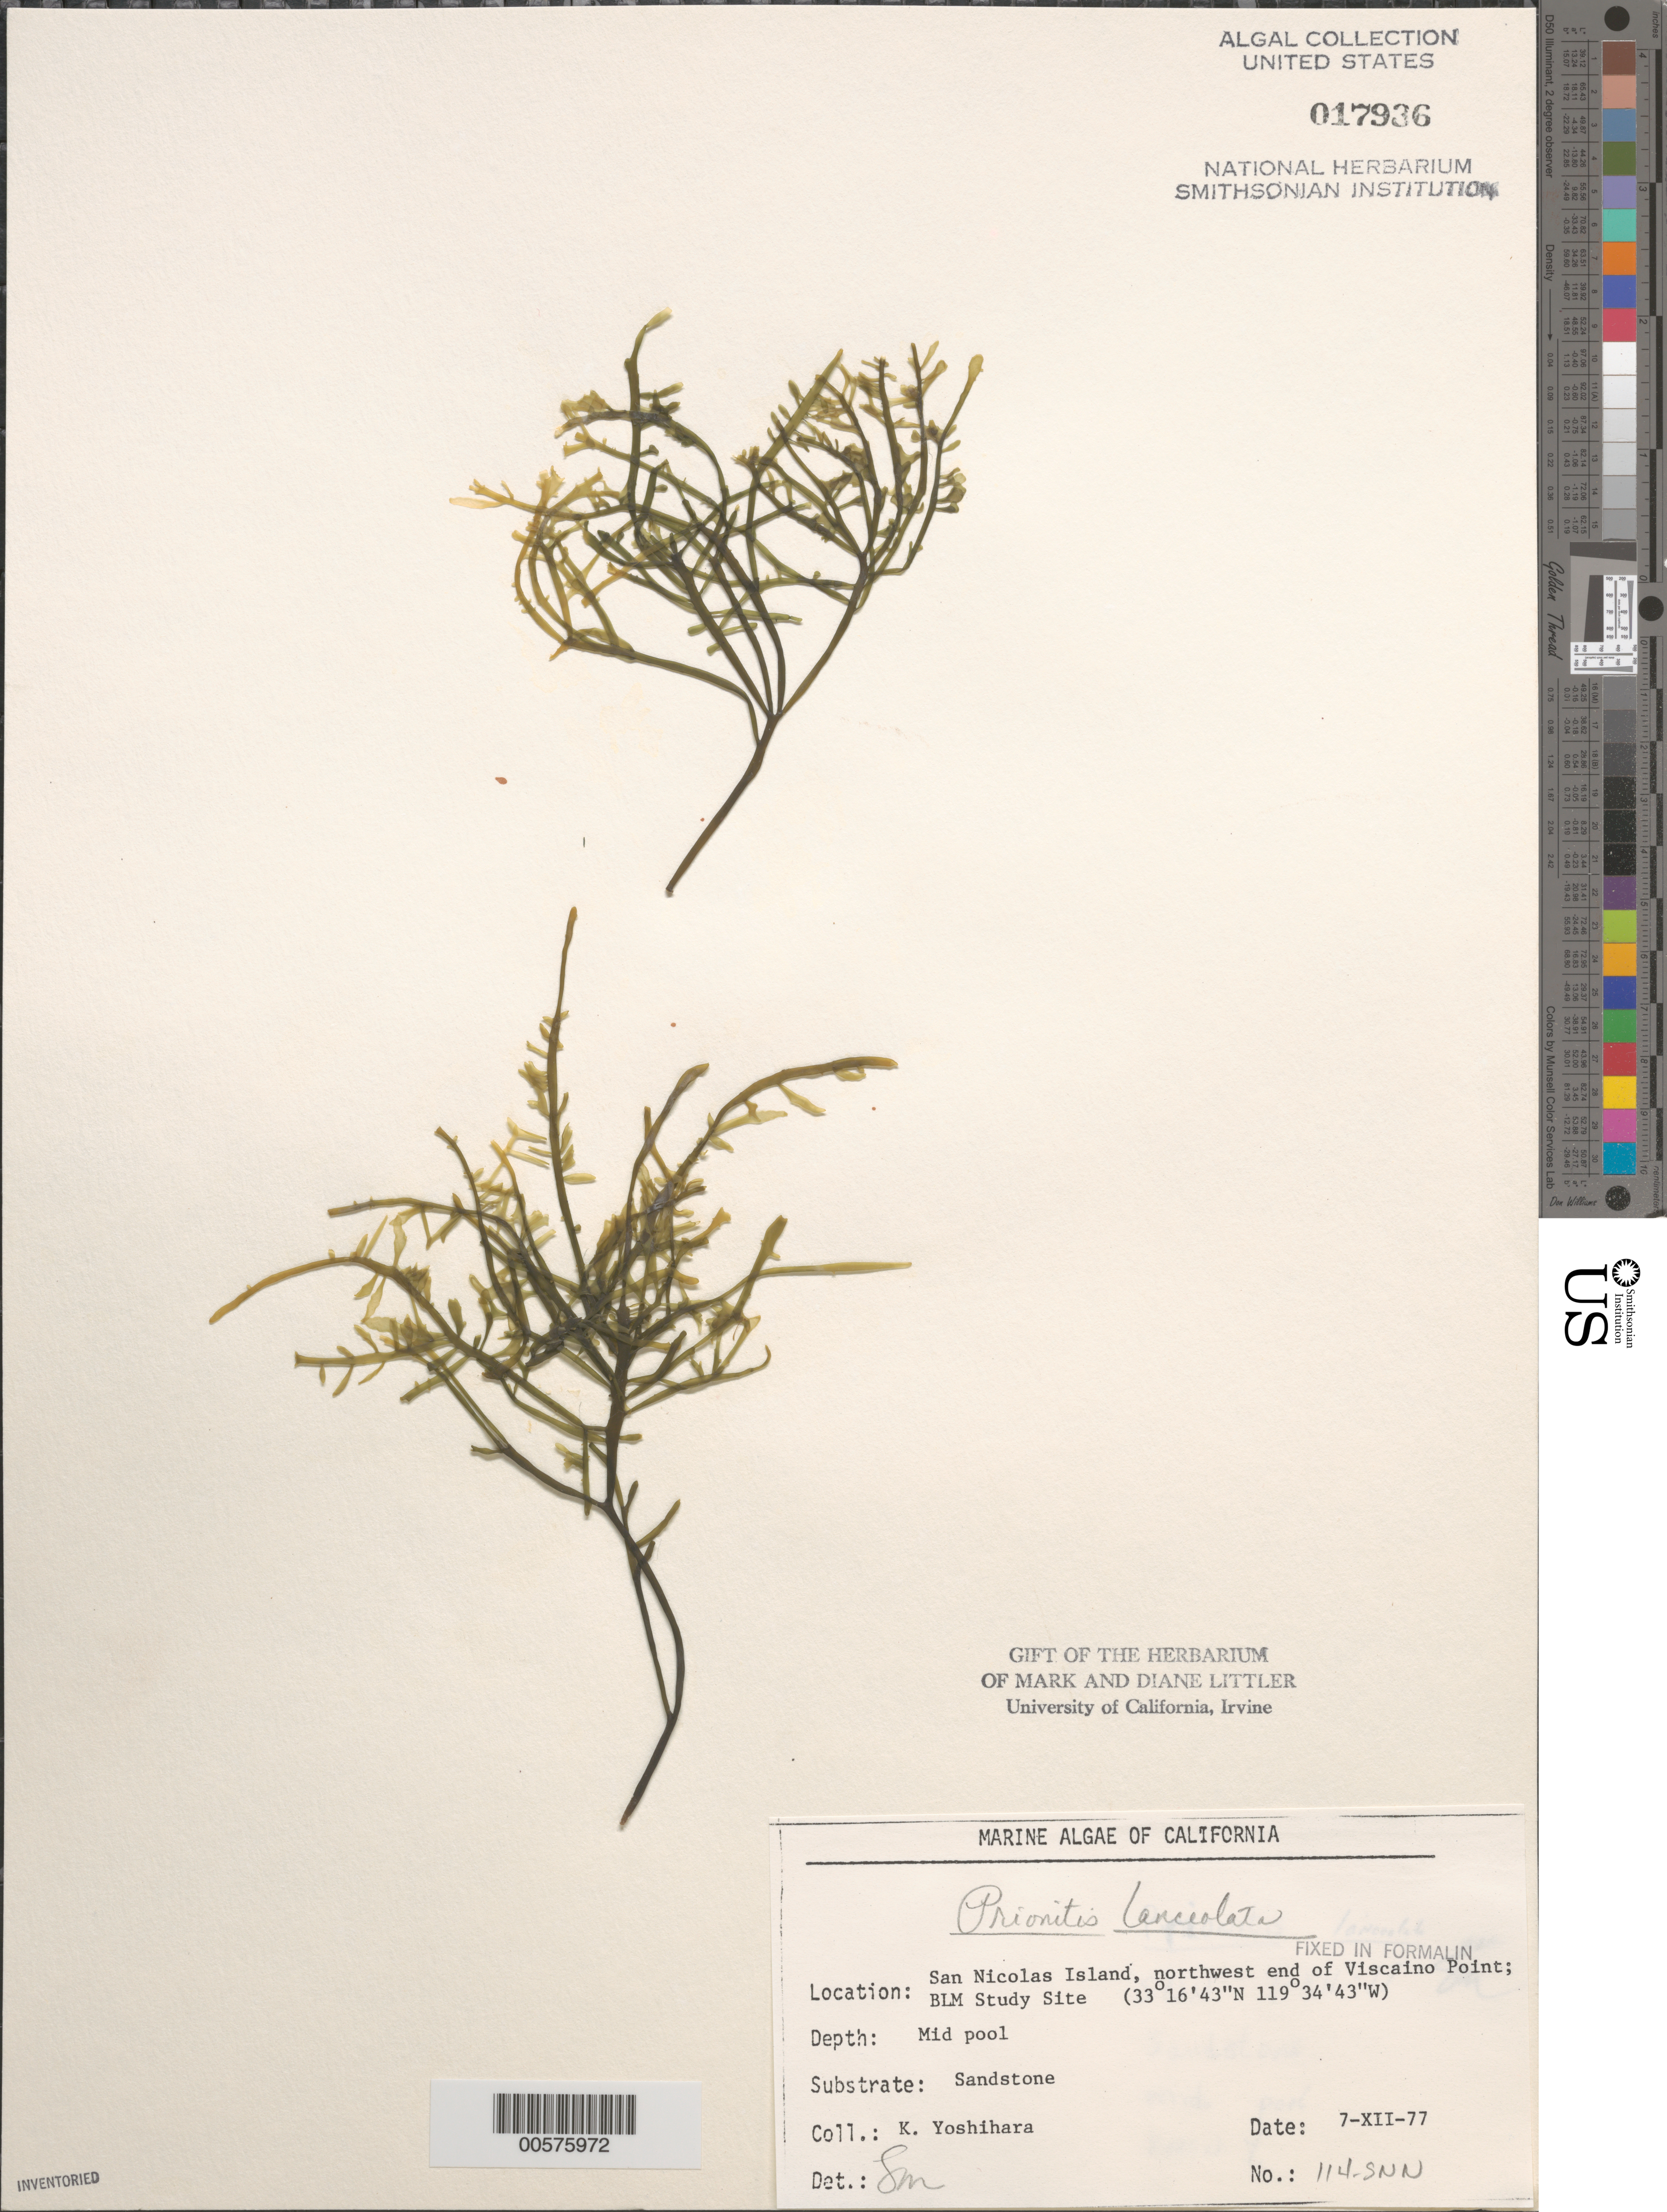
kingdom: Plantae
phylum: Rhodophyta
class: Florideophyceae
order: Cryptonemiales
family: Cryptonemiaceae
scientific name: Prionitis lanceolata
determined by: Murray, S. N.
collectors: K. Yoshihara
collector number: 114-snn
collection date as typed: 07 Dec 1977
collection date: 1977-12-07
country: United States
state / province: California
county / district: Ventura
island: San Nicolas Island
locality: Viscaino Point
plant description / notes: BLM-SOCALBIGHT Rocky Intertidal Survey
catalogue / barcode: US 17936